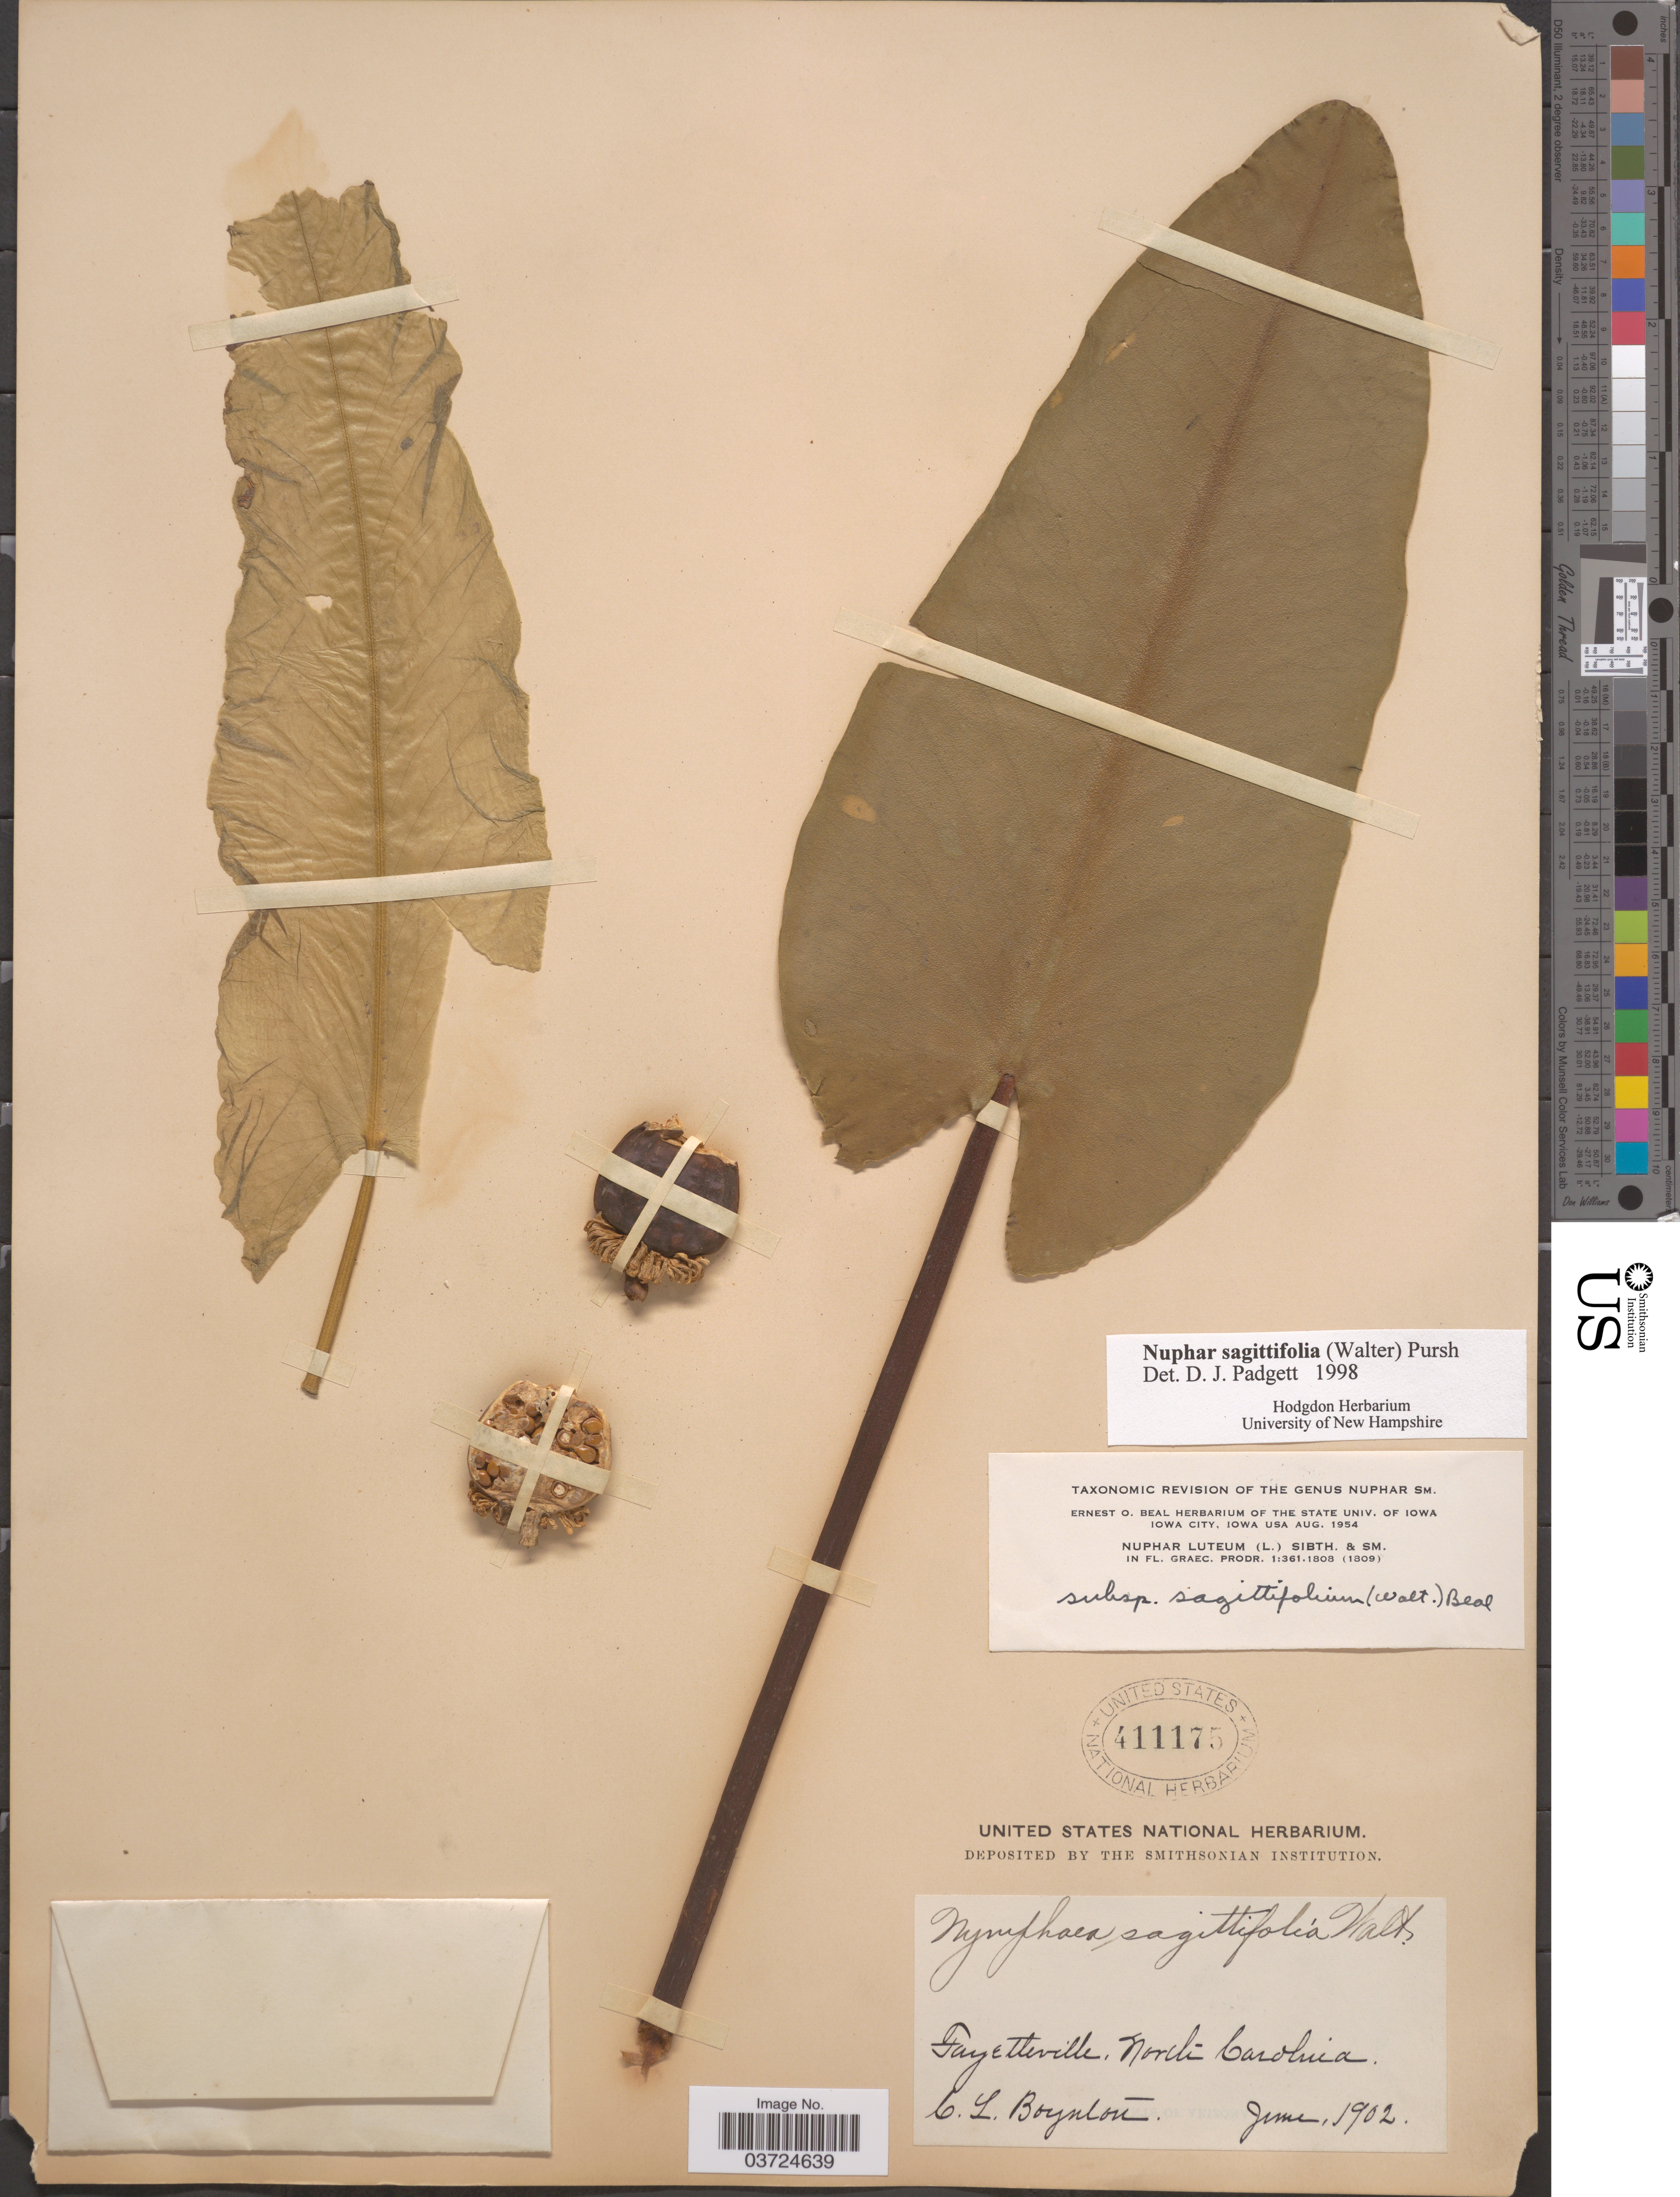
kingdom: Plantae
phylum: Tracheophyta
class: Magnoliopsida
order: Nymphaeales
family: Nymphaeaceae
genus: Nuphar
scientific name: Nuphar lutea subsp. sagittifolia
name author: (Walter) E.O. Beal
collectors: C. L. Boynton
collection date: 1902-06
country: United States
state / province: North Carolina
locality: Fayetteville.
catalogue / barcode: US 411175